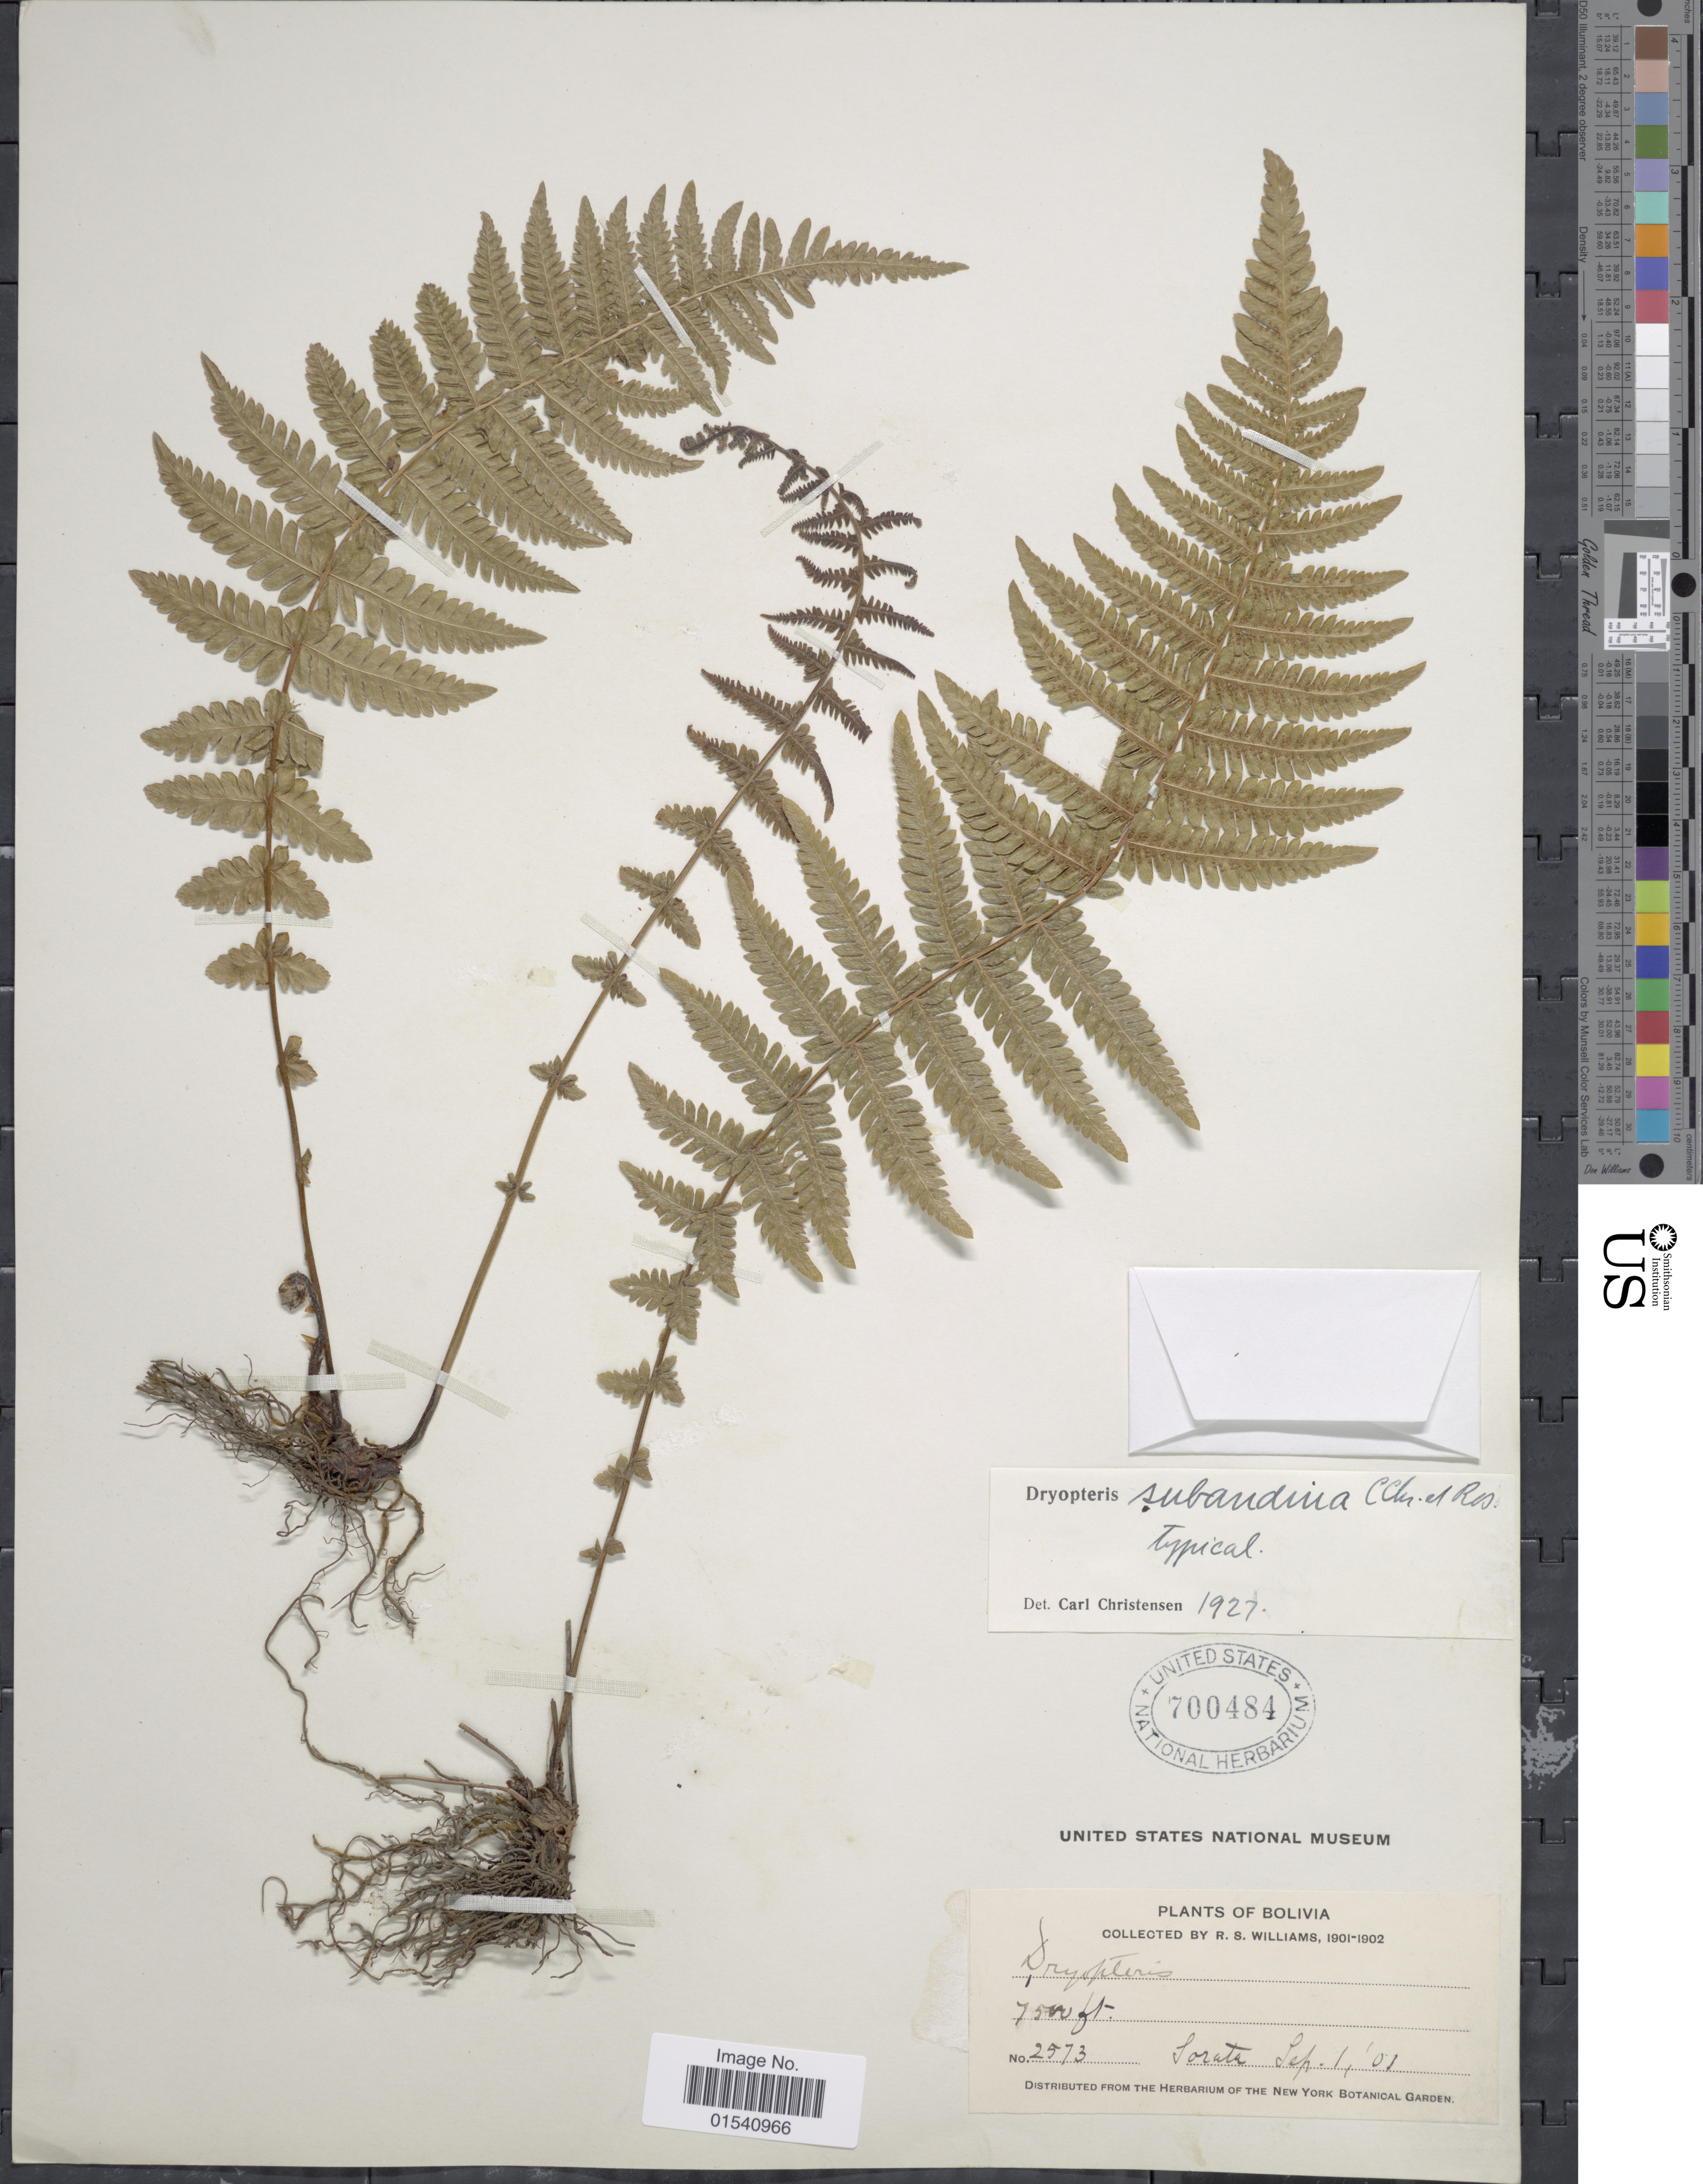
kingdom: Plantae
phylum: Tracheophyta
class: Polypodiopsida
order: Polypodiales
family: Thelypteridaceae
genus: Amauropelta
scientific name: Amauropelta rufa (Poir.) comb. nov., ined 2015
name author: (Poir.)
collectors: R. S. Williams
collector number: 2573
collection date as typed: Sep. 1, '01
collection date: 1901-09-01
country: Bolivia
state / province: La Páz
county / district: Larecaja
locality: Sorata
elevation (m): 2286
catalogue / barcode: US 700484